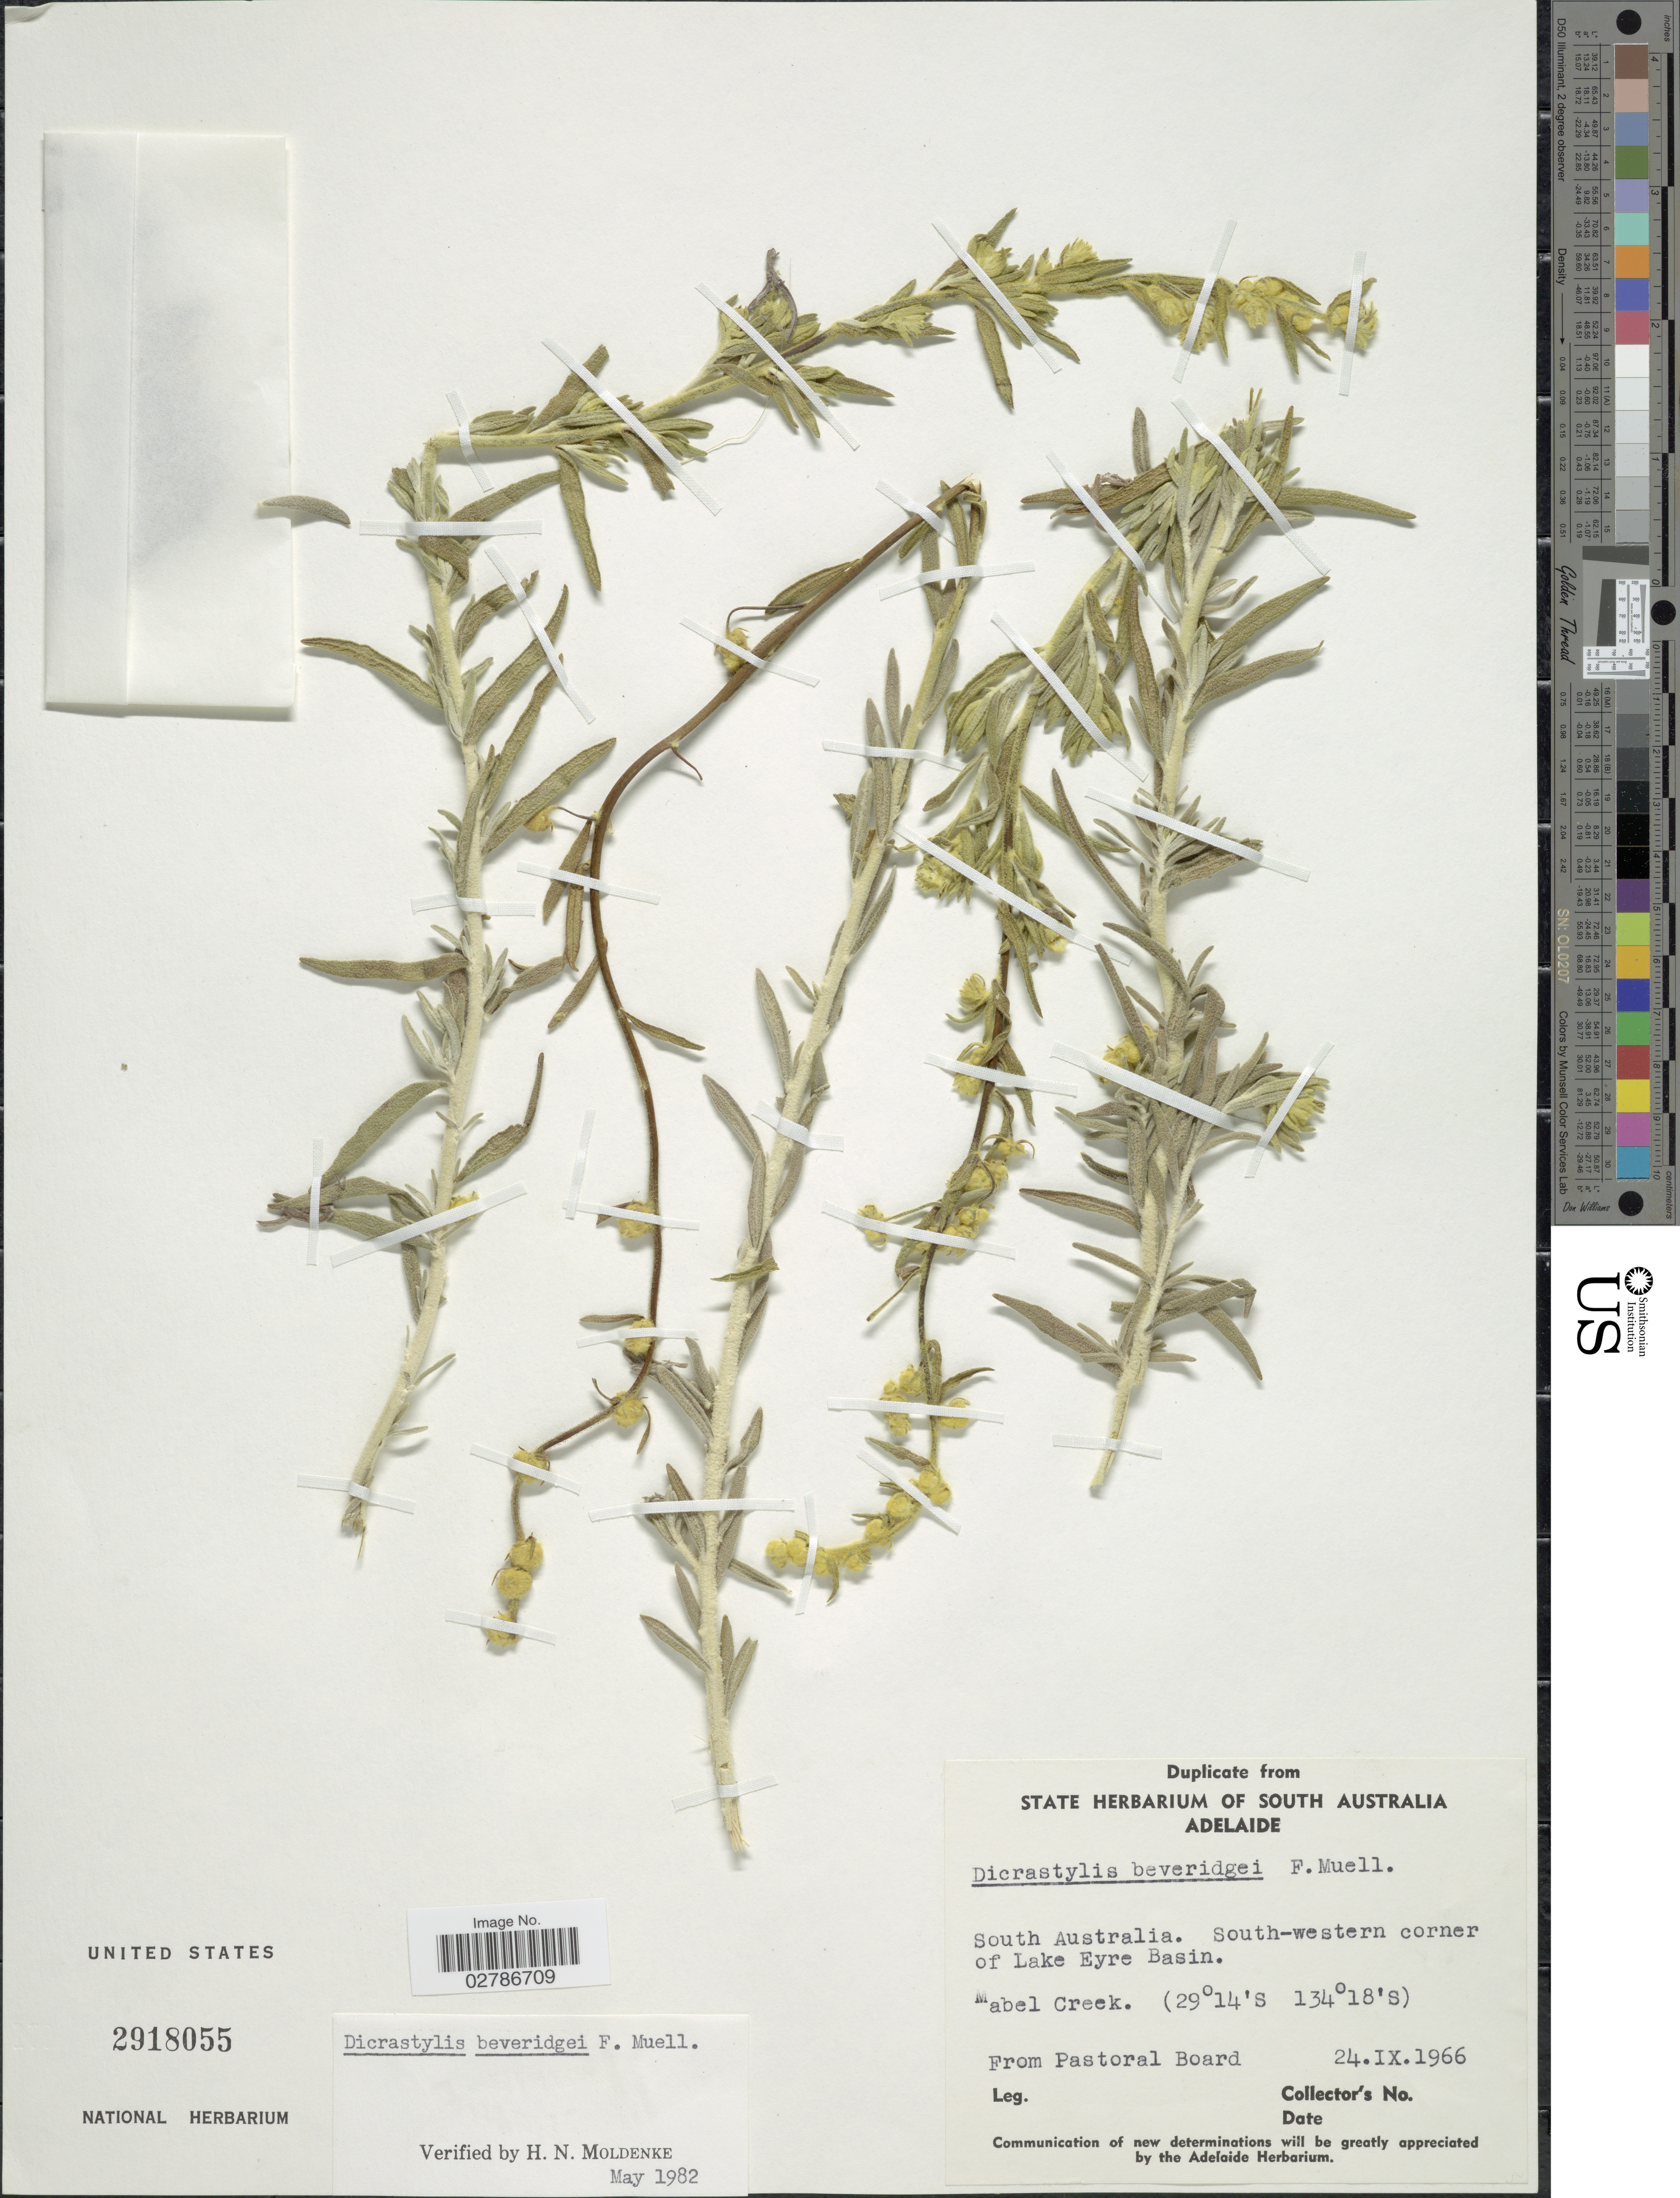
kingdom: Plantae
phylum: Tracheophyta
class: Magnoliopsida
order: Lamiales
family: Lamiaceae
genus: Dicrastylis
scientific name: Dicrastylis beveridgei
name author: F. Muell.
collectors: Pastoral Board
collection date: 1966-09-24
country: Australia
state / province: South Australia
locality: South-western corner of Lake Eyre Basin. Mabel Creek.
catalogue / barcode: US 2918055